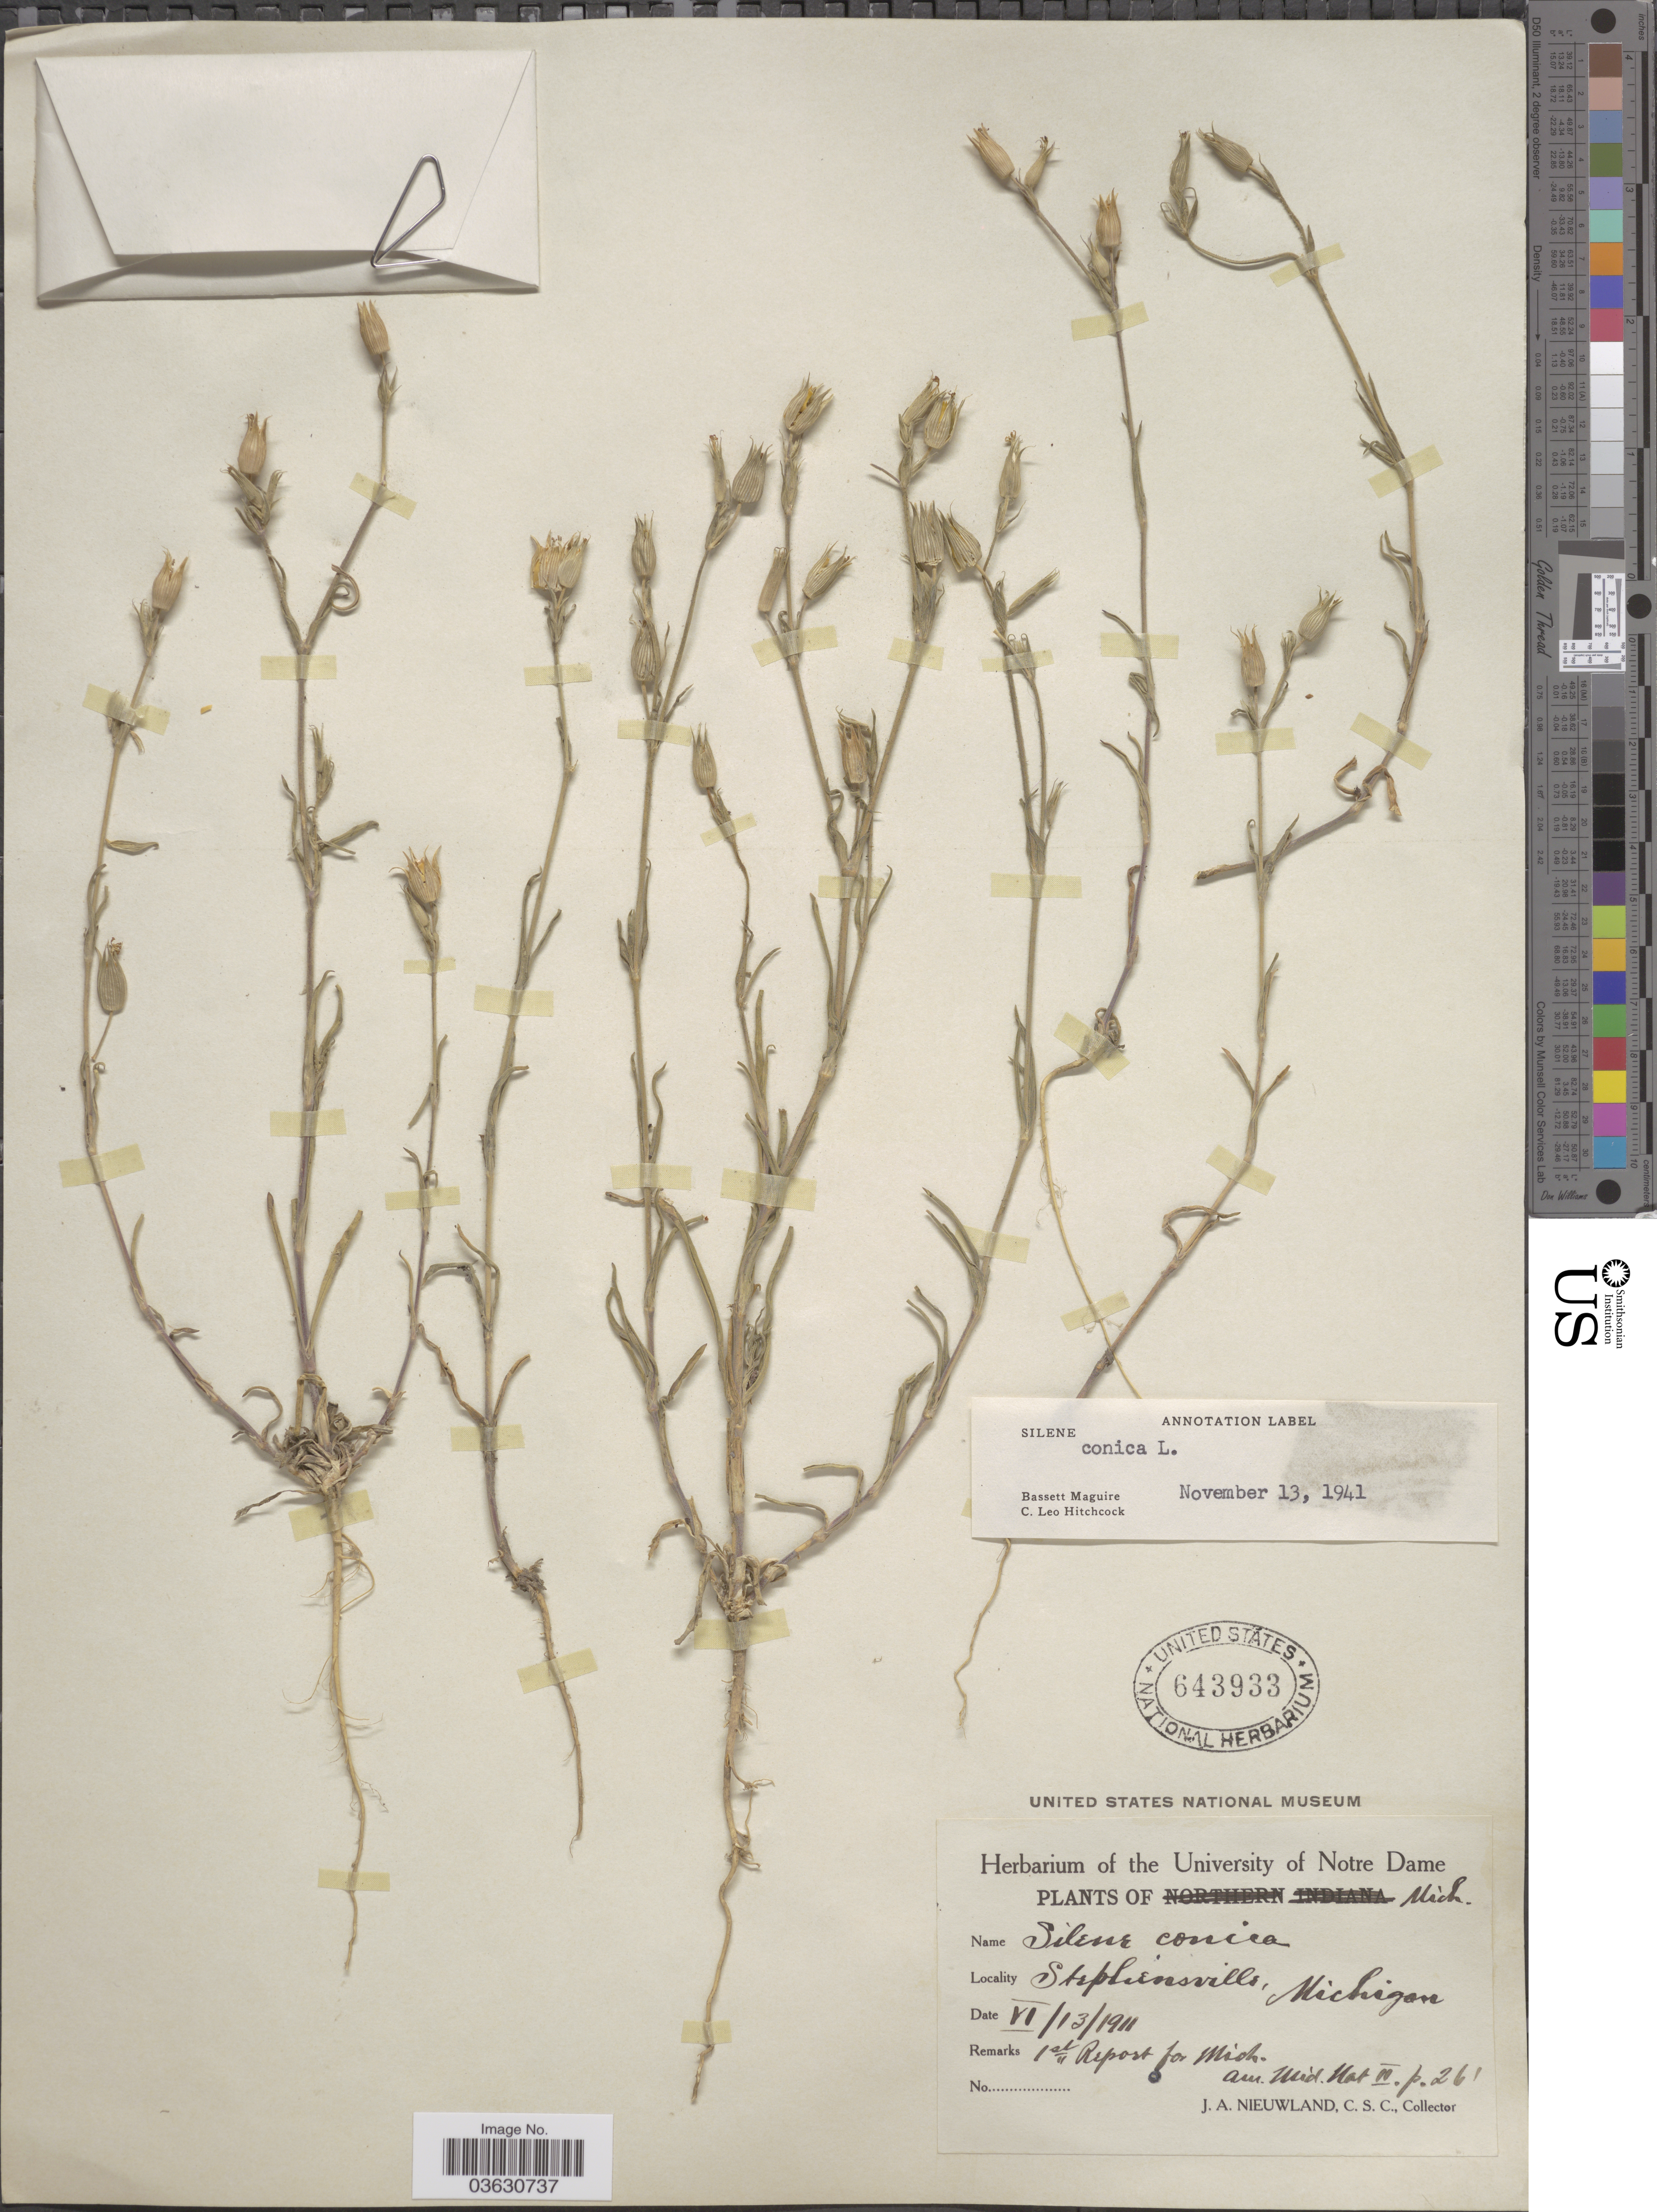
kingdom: Plantae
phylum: Tracheophyta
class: Magnoliopsida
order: Caryophyllales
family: Caryophyllaceae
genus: Silene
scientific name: Silene conica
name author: L.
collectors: J. A. Nieuwland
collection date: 1911-06-13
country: United States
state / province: Michigan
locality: Stephensville.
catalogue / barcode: US 643933